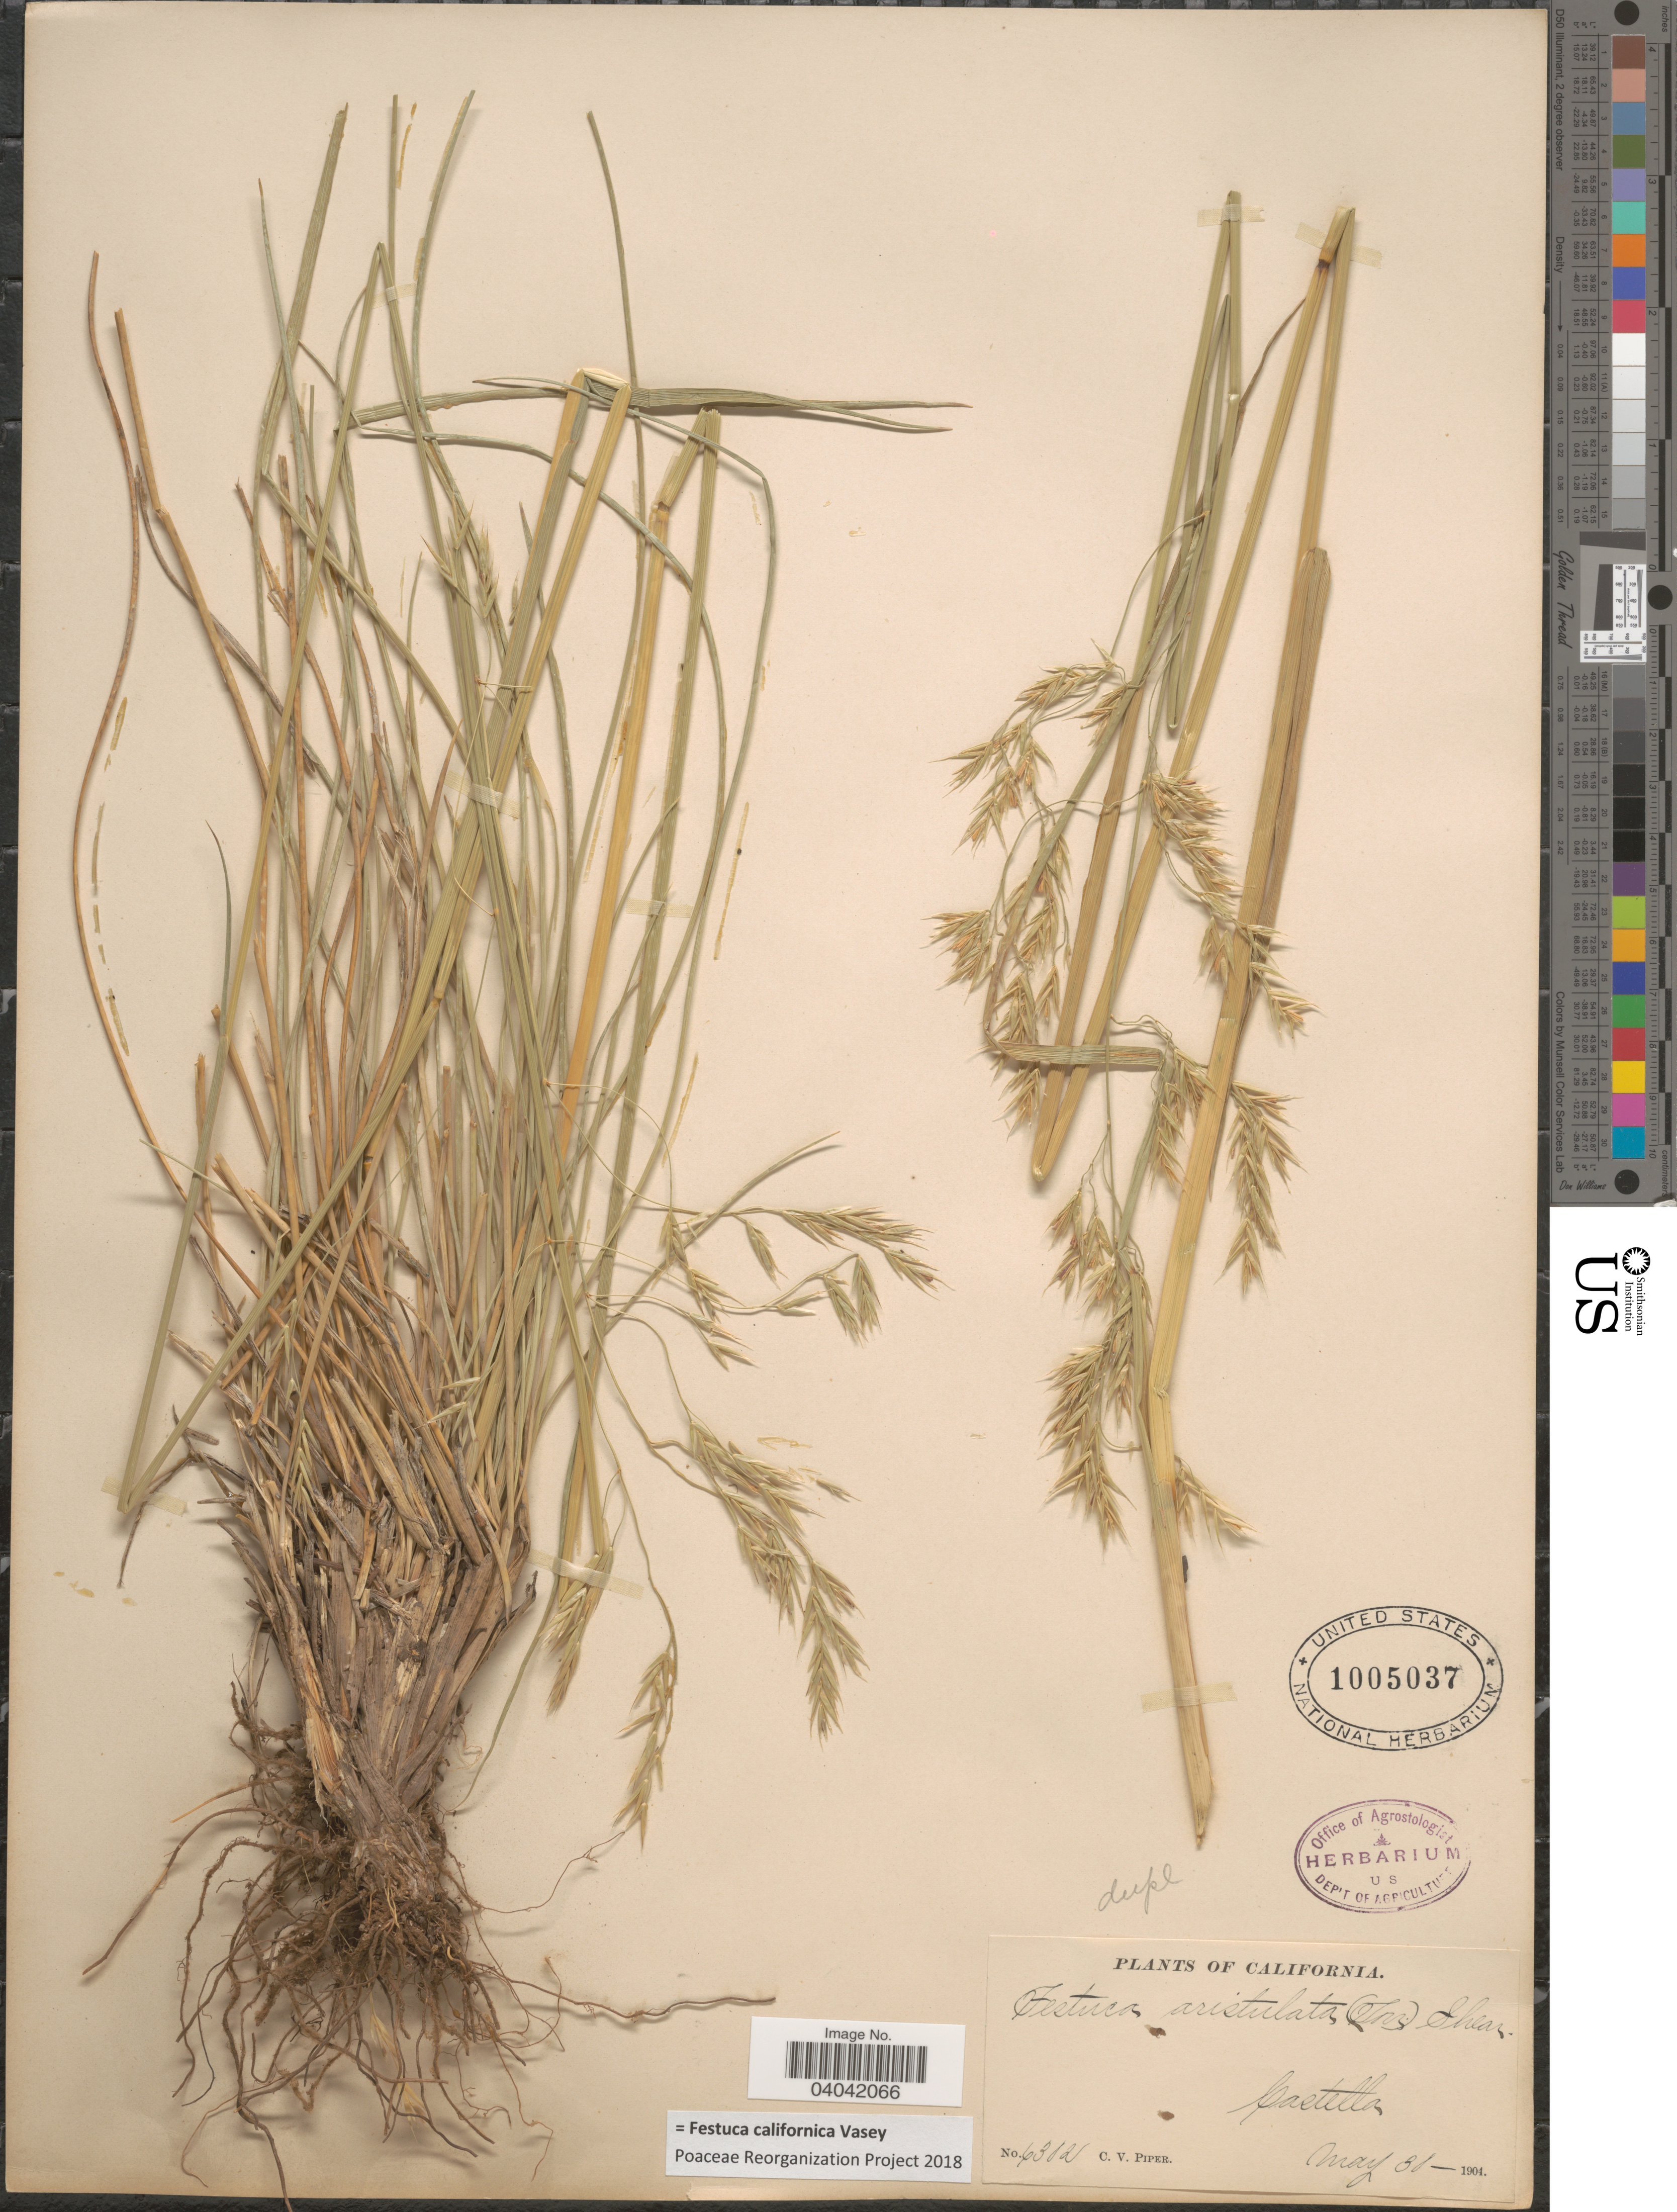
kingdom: Plantae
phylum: Tracheophyta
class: Liliopsida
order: Poales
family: Poaceae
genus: Festuca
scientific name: Festuca californica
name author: Vasey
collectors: C. V. Piper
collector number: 6302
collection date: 1904-05-30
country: United States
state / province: California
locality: Castella.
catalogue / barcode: US 1005037